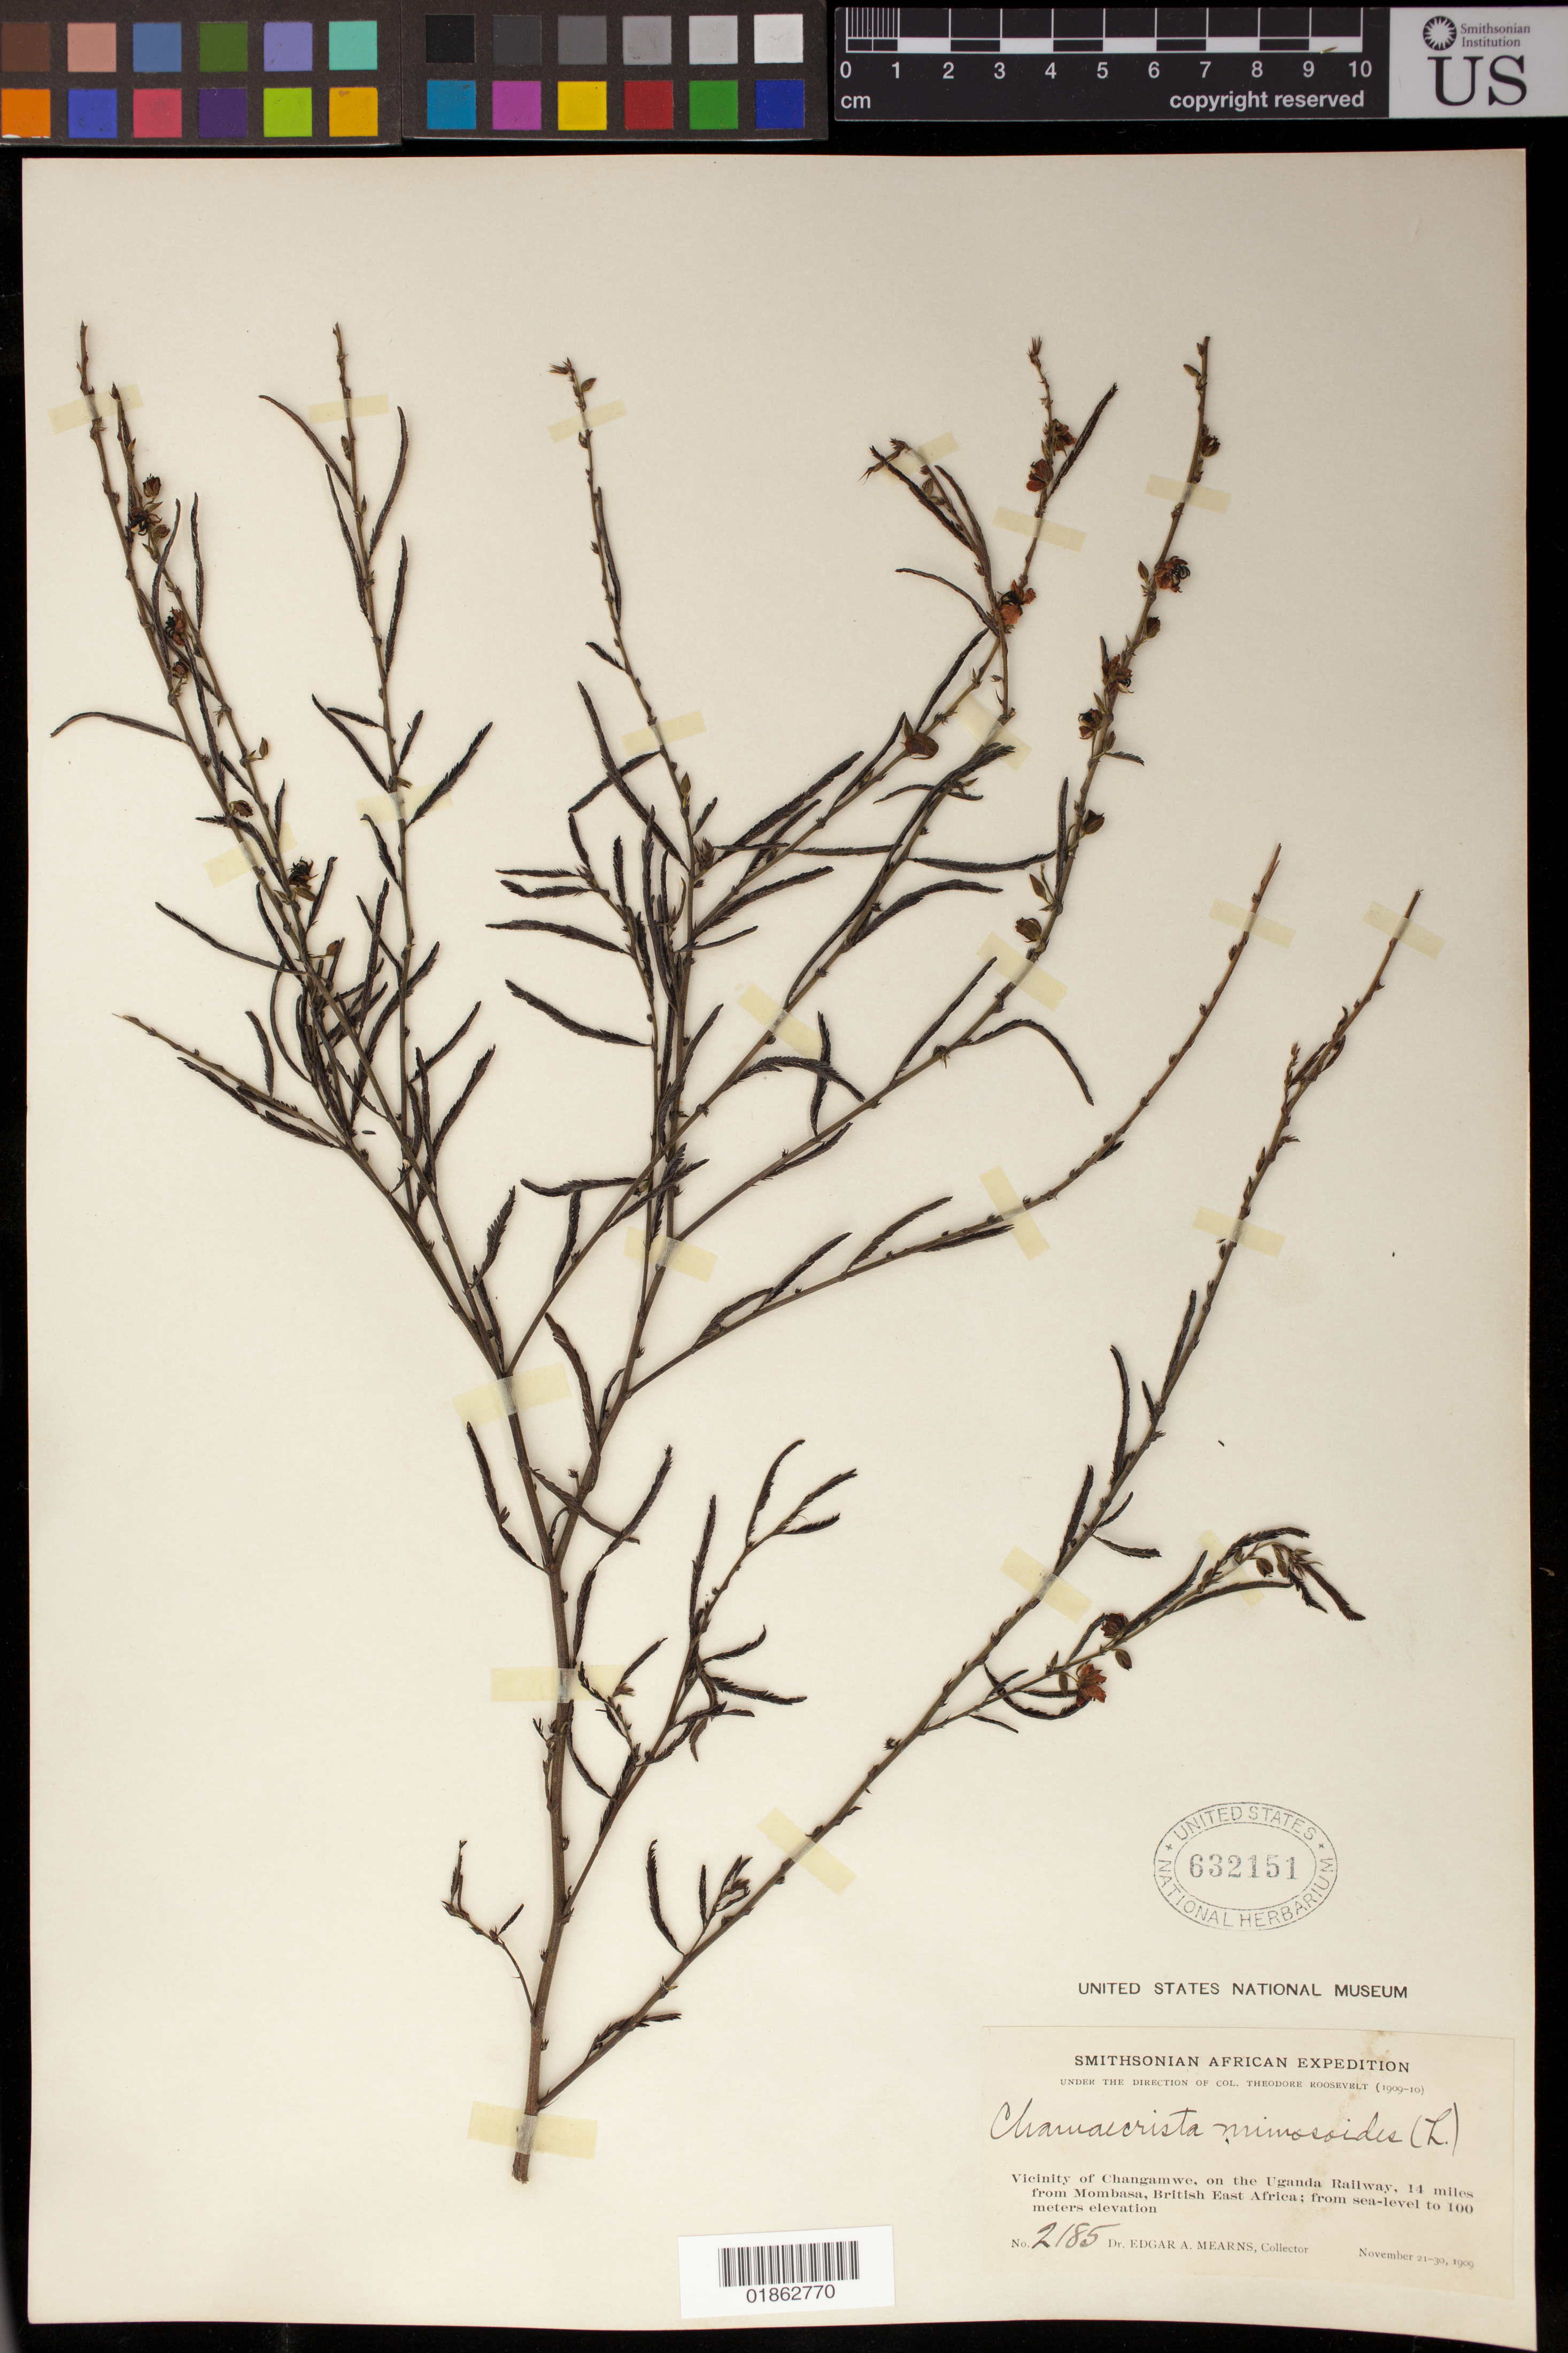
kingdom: Plantae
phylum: Tracheophyta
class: Magnoliopsida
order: Fabales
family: Fabaceae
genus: Chamaecrista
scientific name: Chamaecrista mimosoides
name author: (L.) Greene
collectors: E. A. Mearns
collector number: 2185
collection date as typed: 1909-11-21/1909-11-30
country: Kenya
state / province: Mombasa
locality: Vicinity of Changamwe, on the Ugandan Railway, 14 miles from Mombasa, British East Africa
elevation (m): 0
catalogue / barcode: US 632151